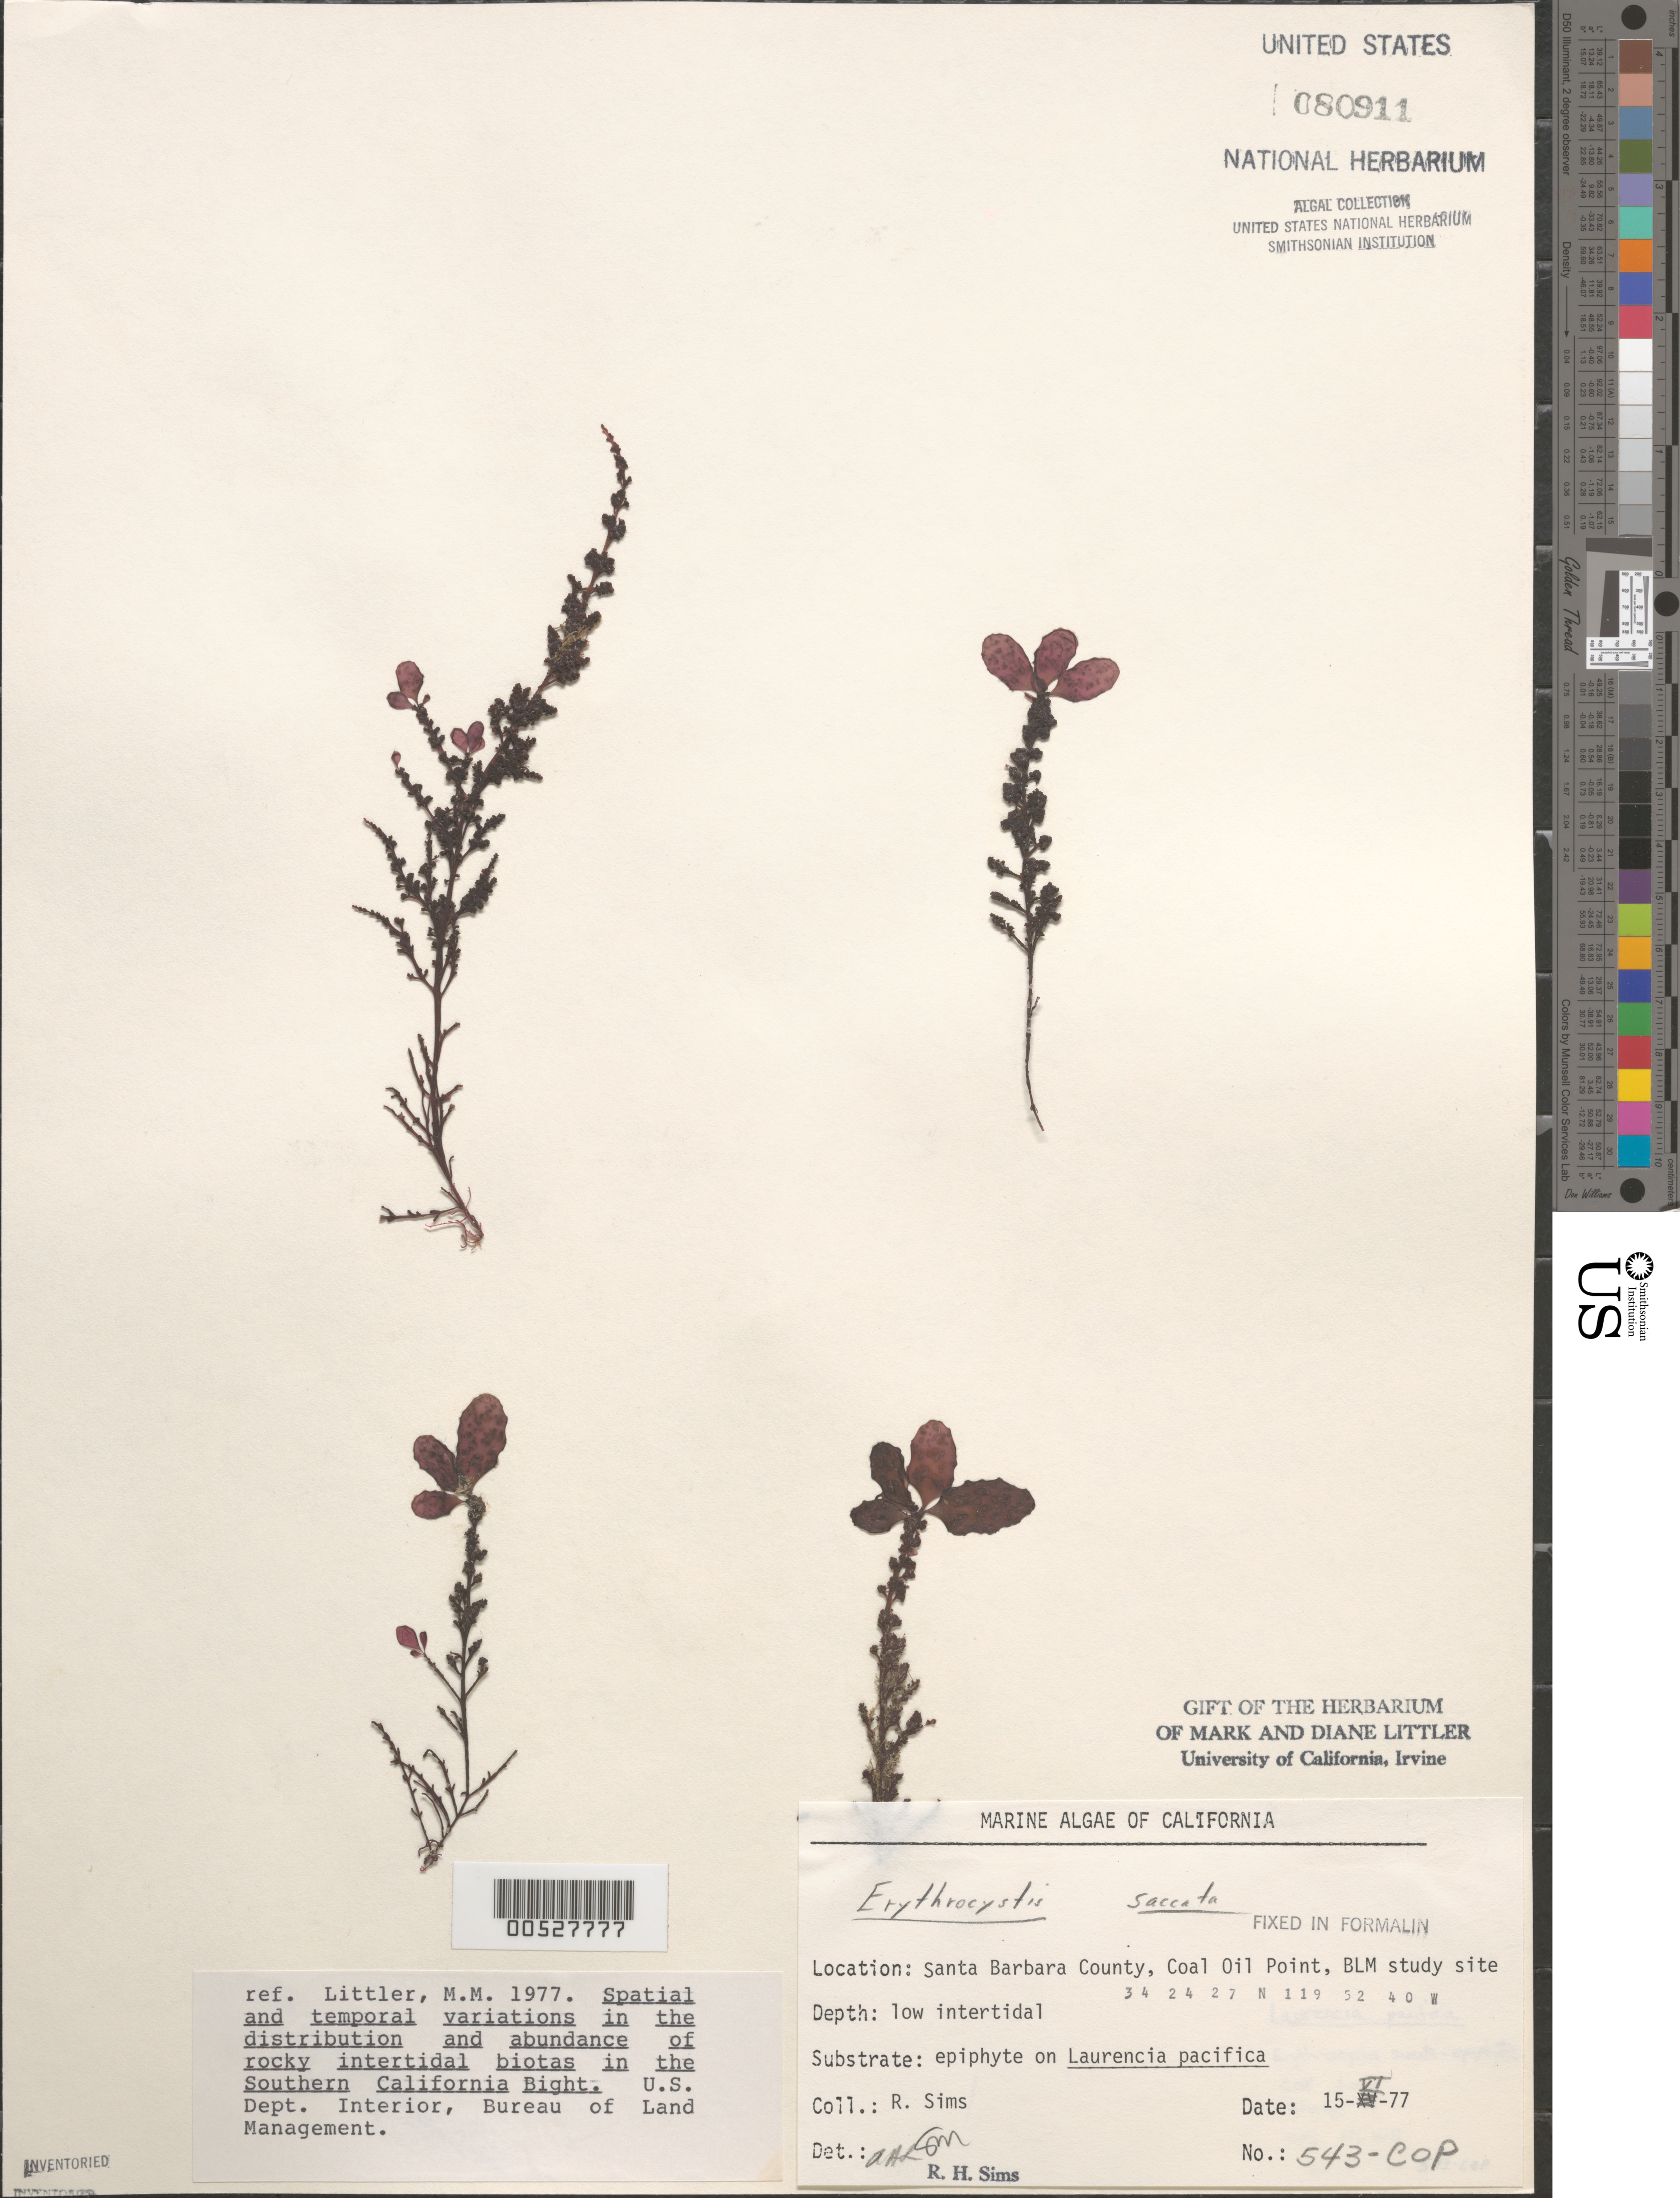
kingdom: Plantae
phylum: Rhodophyta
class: Florideophyceae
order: Ceramiales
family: Rhodomelaceae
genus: Erythrocystis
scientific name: Erythrocystis saccata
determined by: Sims, Robert H.; Murray, S. N.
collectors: R. H. Sims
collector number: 543-cop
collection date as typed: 15 Jun 1977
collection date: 1977-06-15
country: United States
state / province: California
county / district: Santa Barbara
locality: Coal Oil Point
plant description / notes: BLM-SOCALBIGHT Rocky Intertidal Survey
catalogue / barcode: US 80911